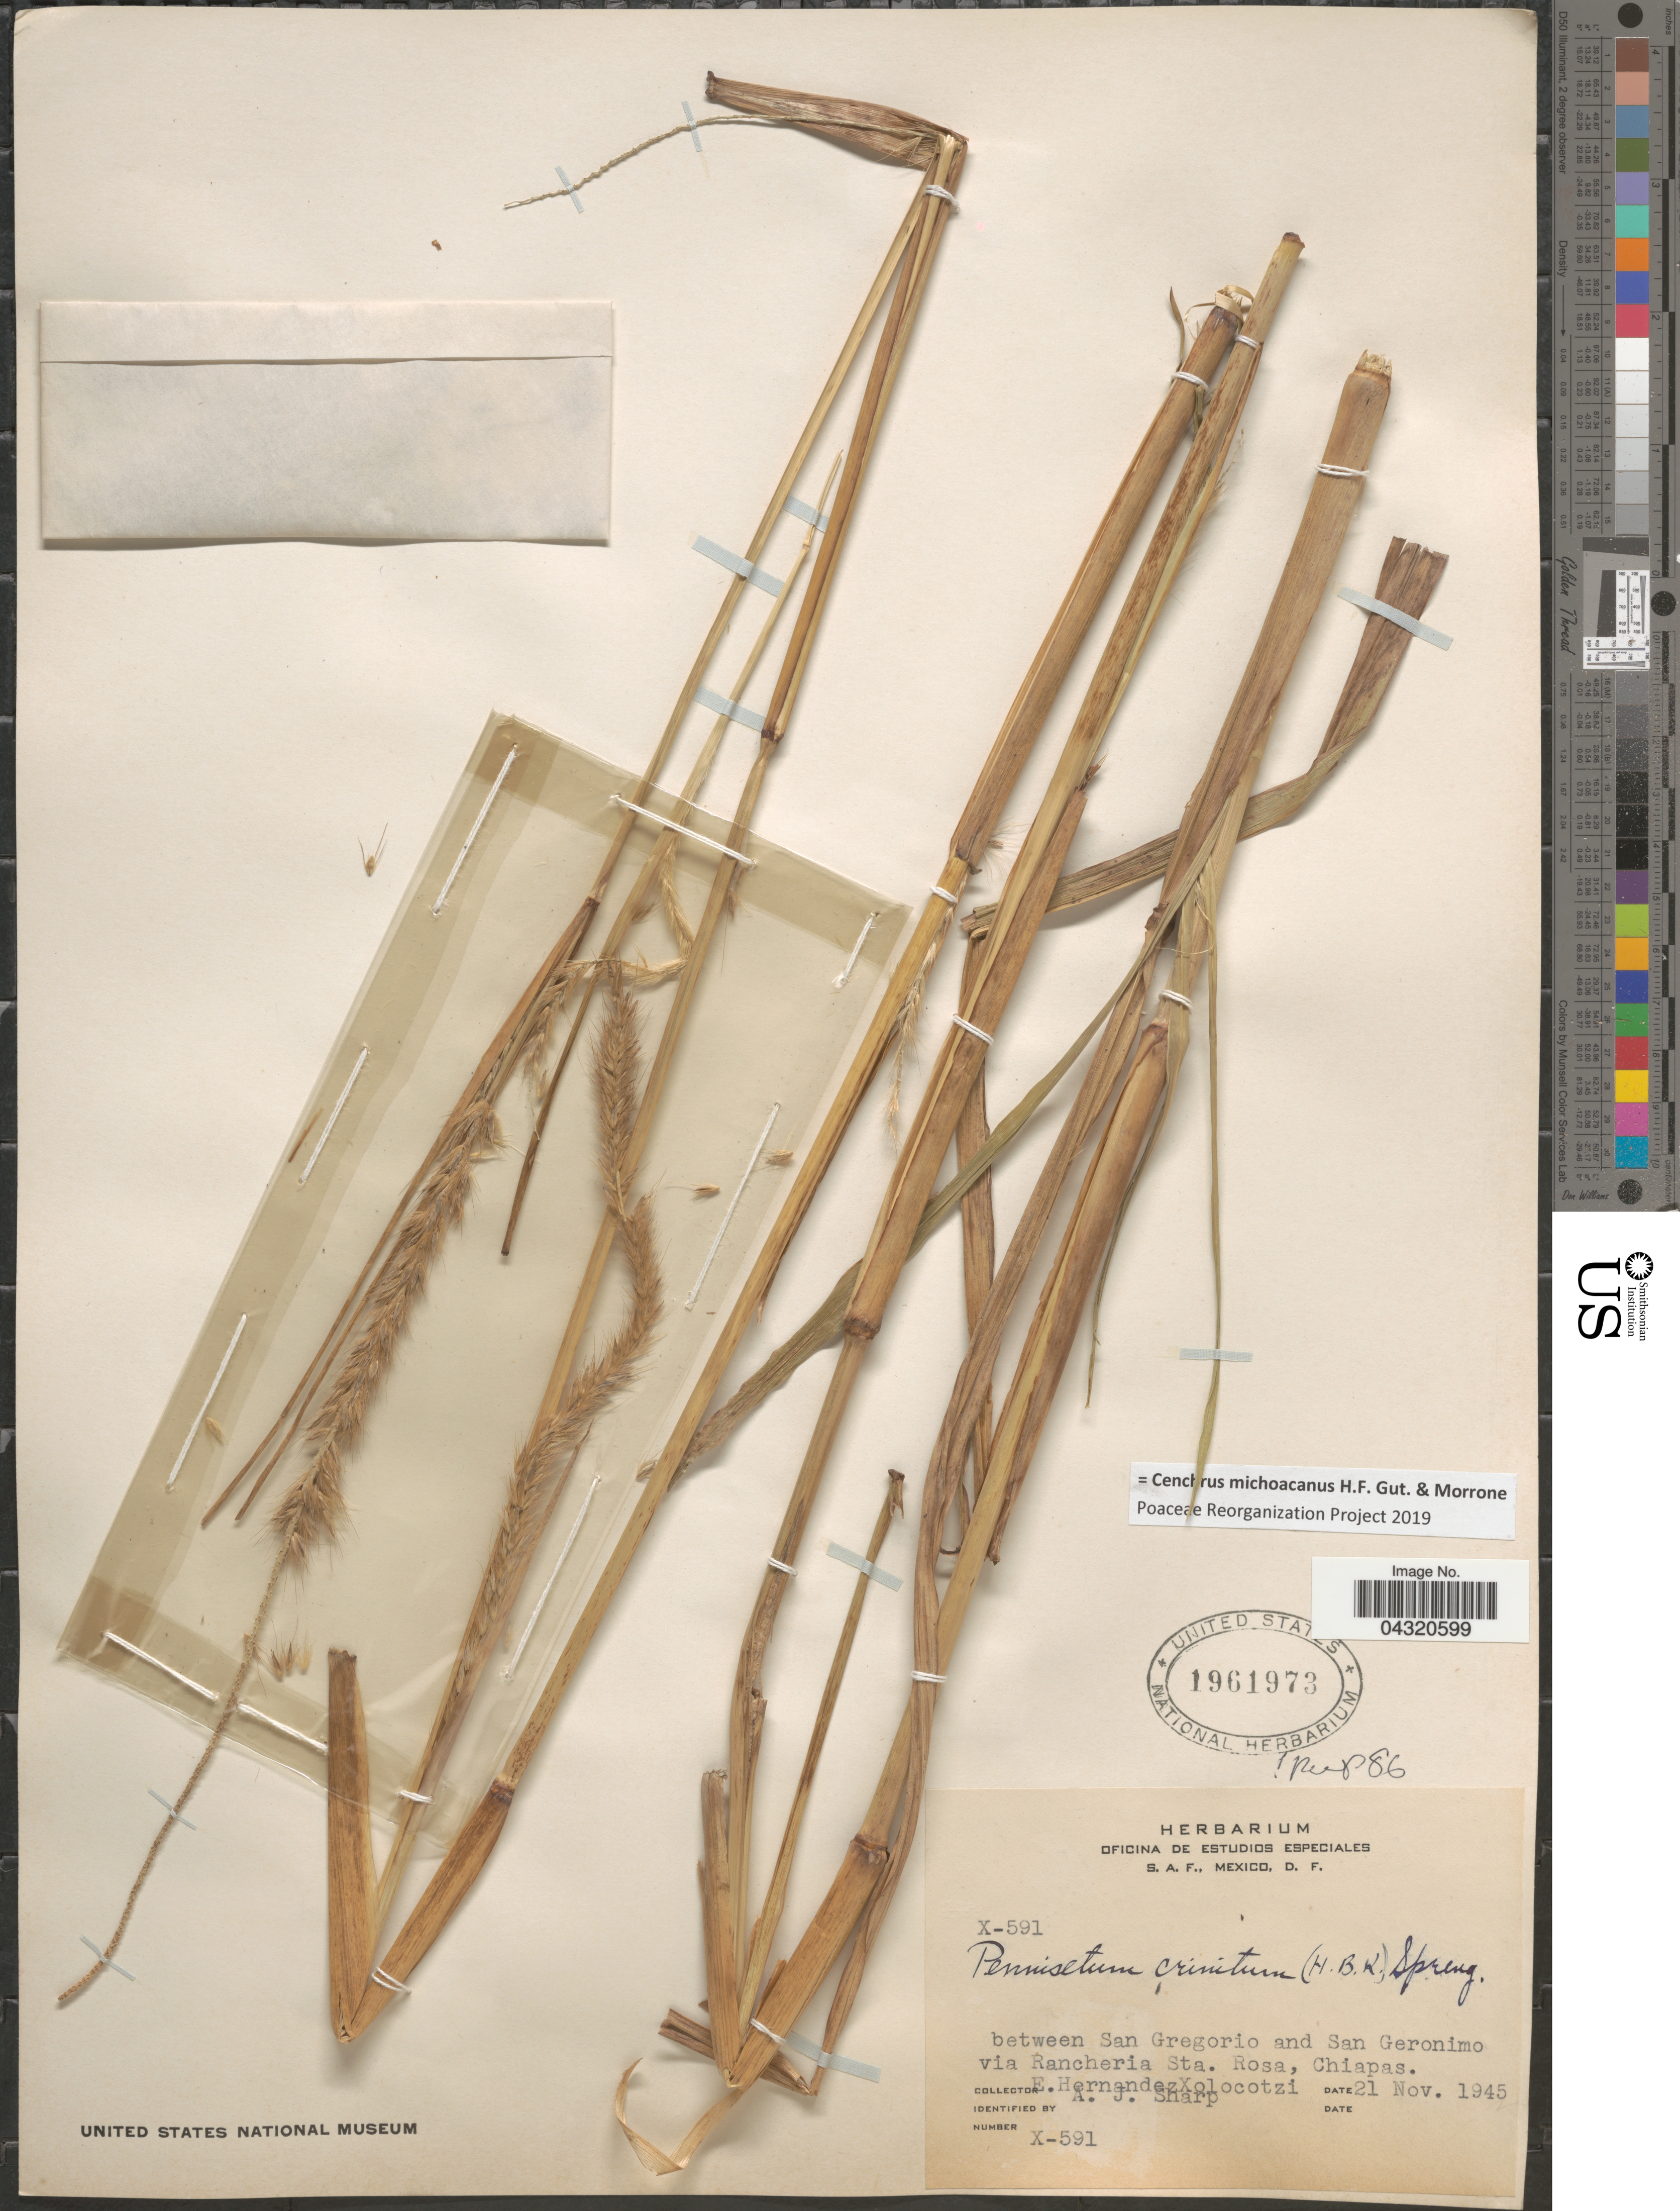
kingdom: Plantae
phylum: Tracheophyta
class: Liliopsida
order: Poales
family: Poaceae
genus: Cenchrus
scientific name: Cenchrus michoacanus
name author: H.F. Gut. & Morrone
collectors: E. I. Hernández-X.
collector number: X-591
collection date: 1945-11-21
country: Mexico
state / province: Chiapas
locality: Between San Gregorio and San Geronimo via Rancheria Sta. Rosa.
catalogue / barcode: US 1961973